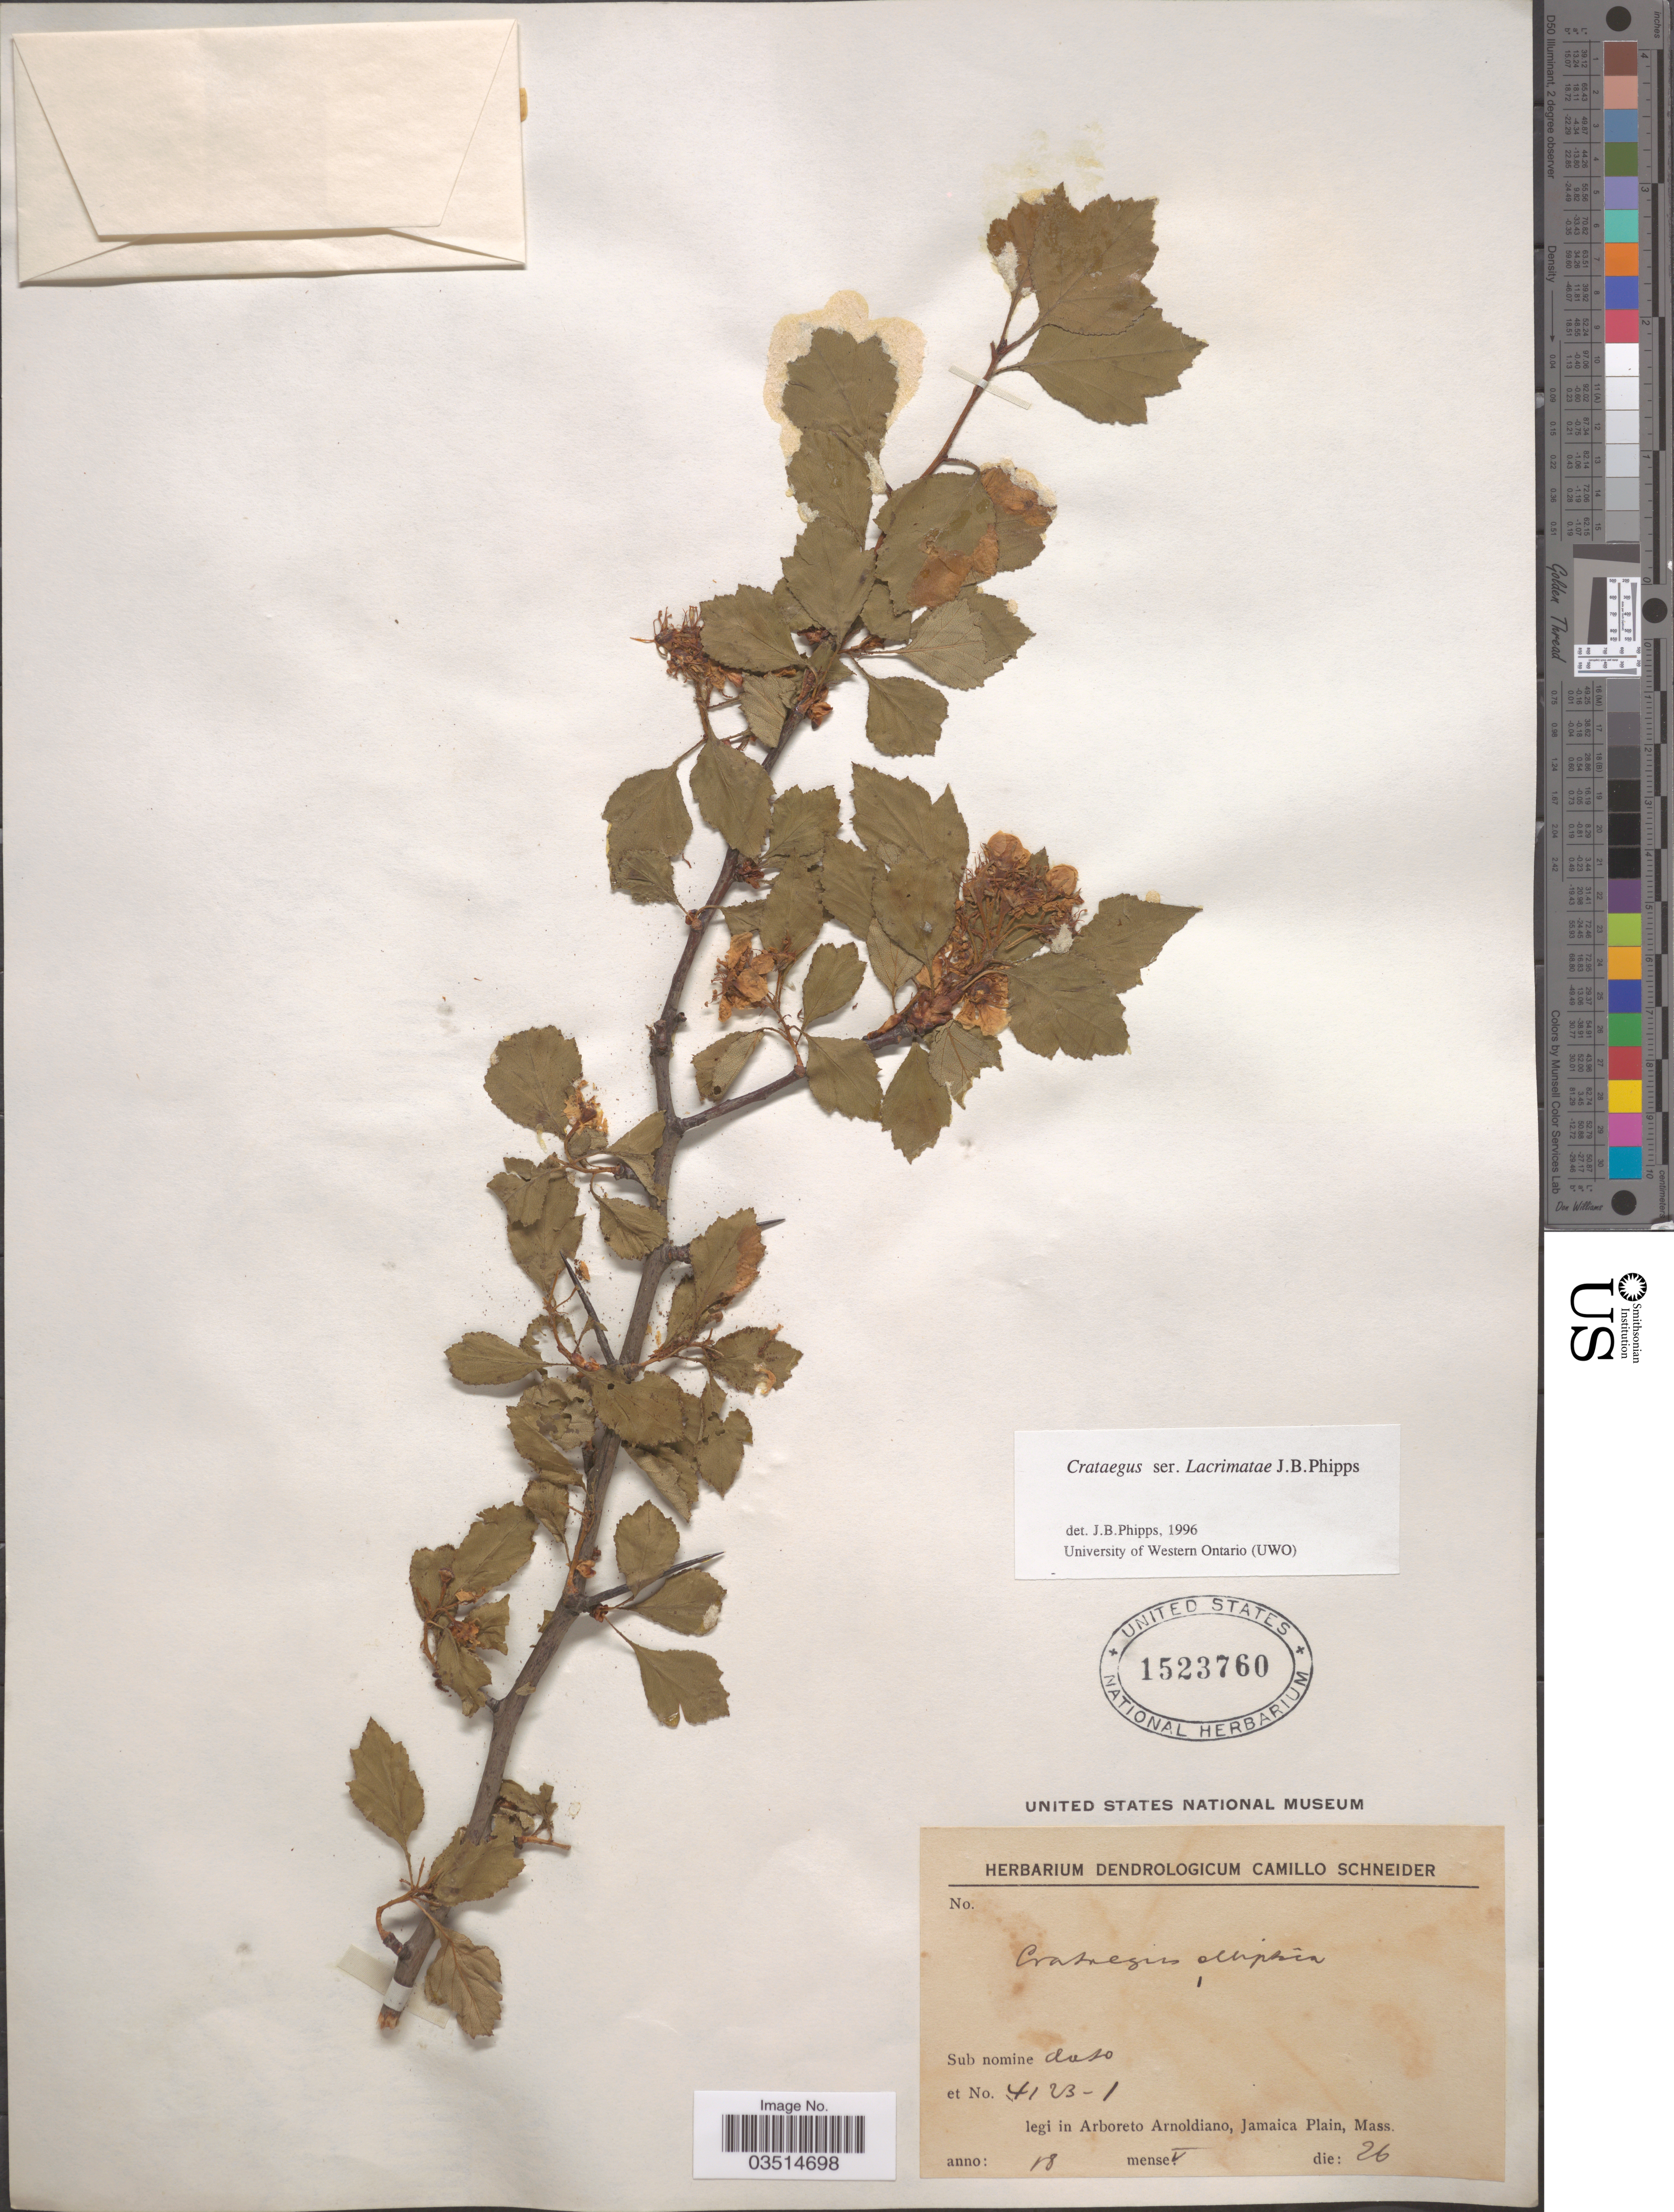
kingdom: Plantae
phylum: Tracheophyta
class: Magnoliopsida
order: Rosales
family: Rosaceae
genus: Crataegus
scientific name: Crataegus elliptica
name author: Elliott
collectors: ex herb. Dendrologicum C. Schneider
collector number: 4123-1?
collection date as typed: Transcribed d/m/y: 26/5/18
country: United States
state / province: Massachusetts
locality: Arboreto Arnoldiano, Jamaica Plain.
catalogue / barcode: US 1523760